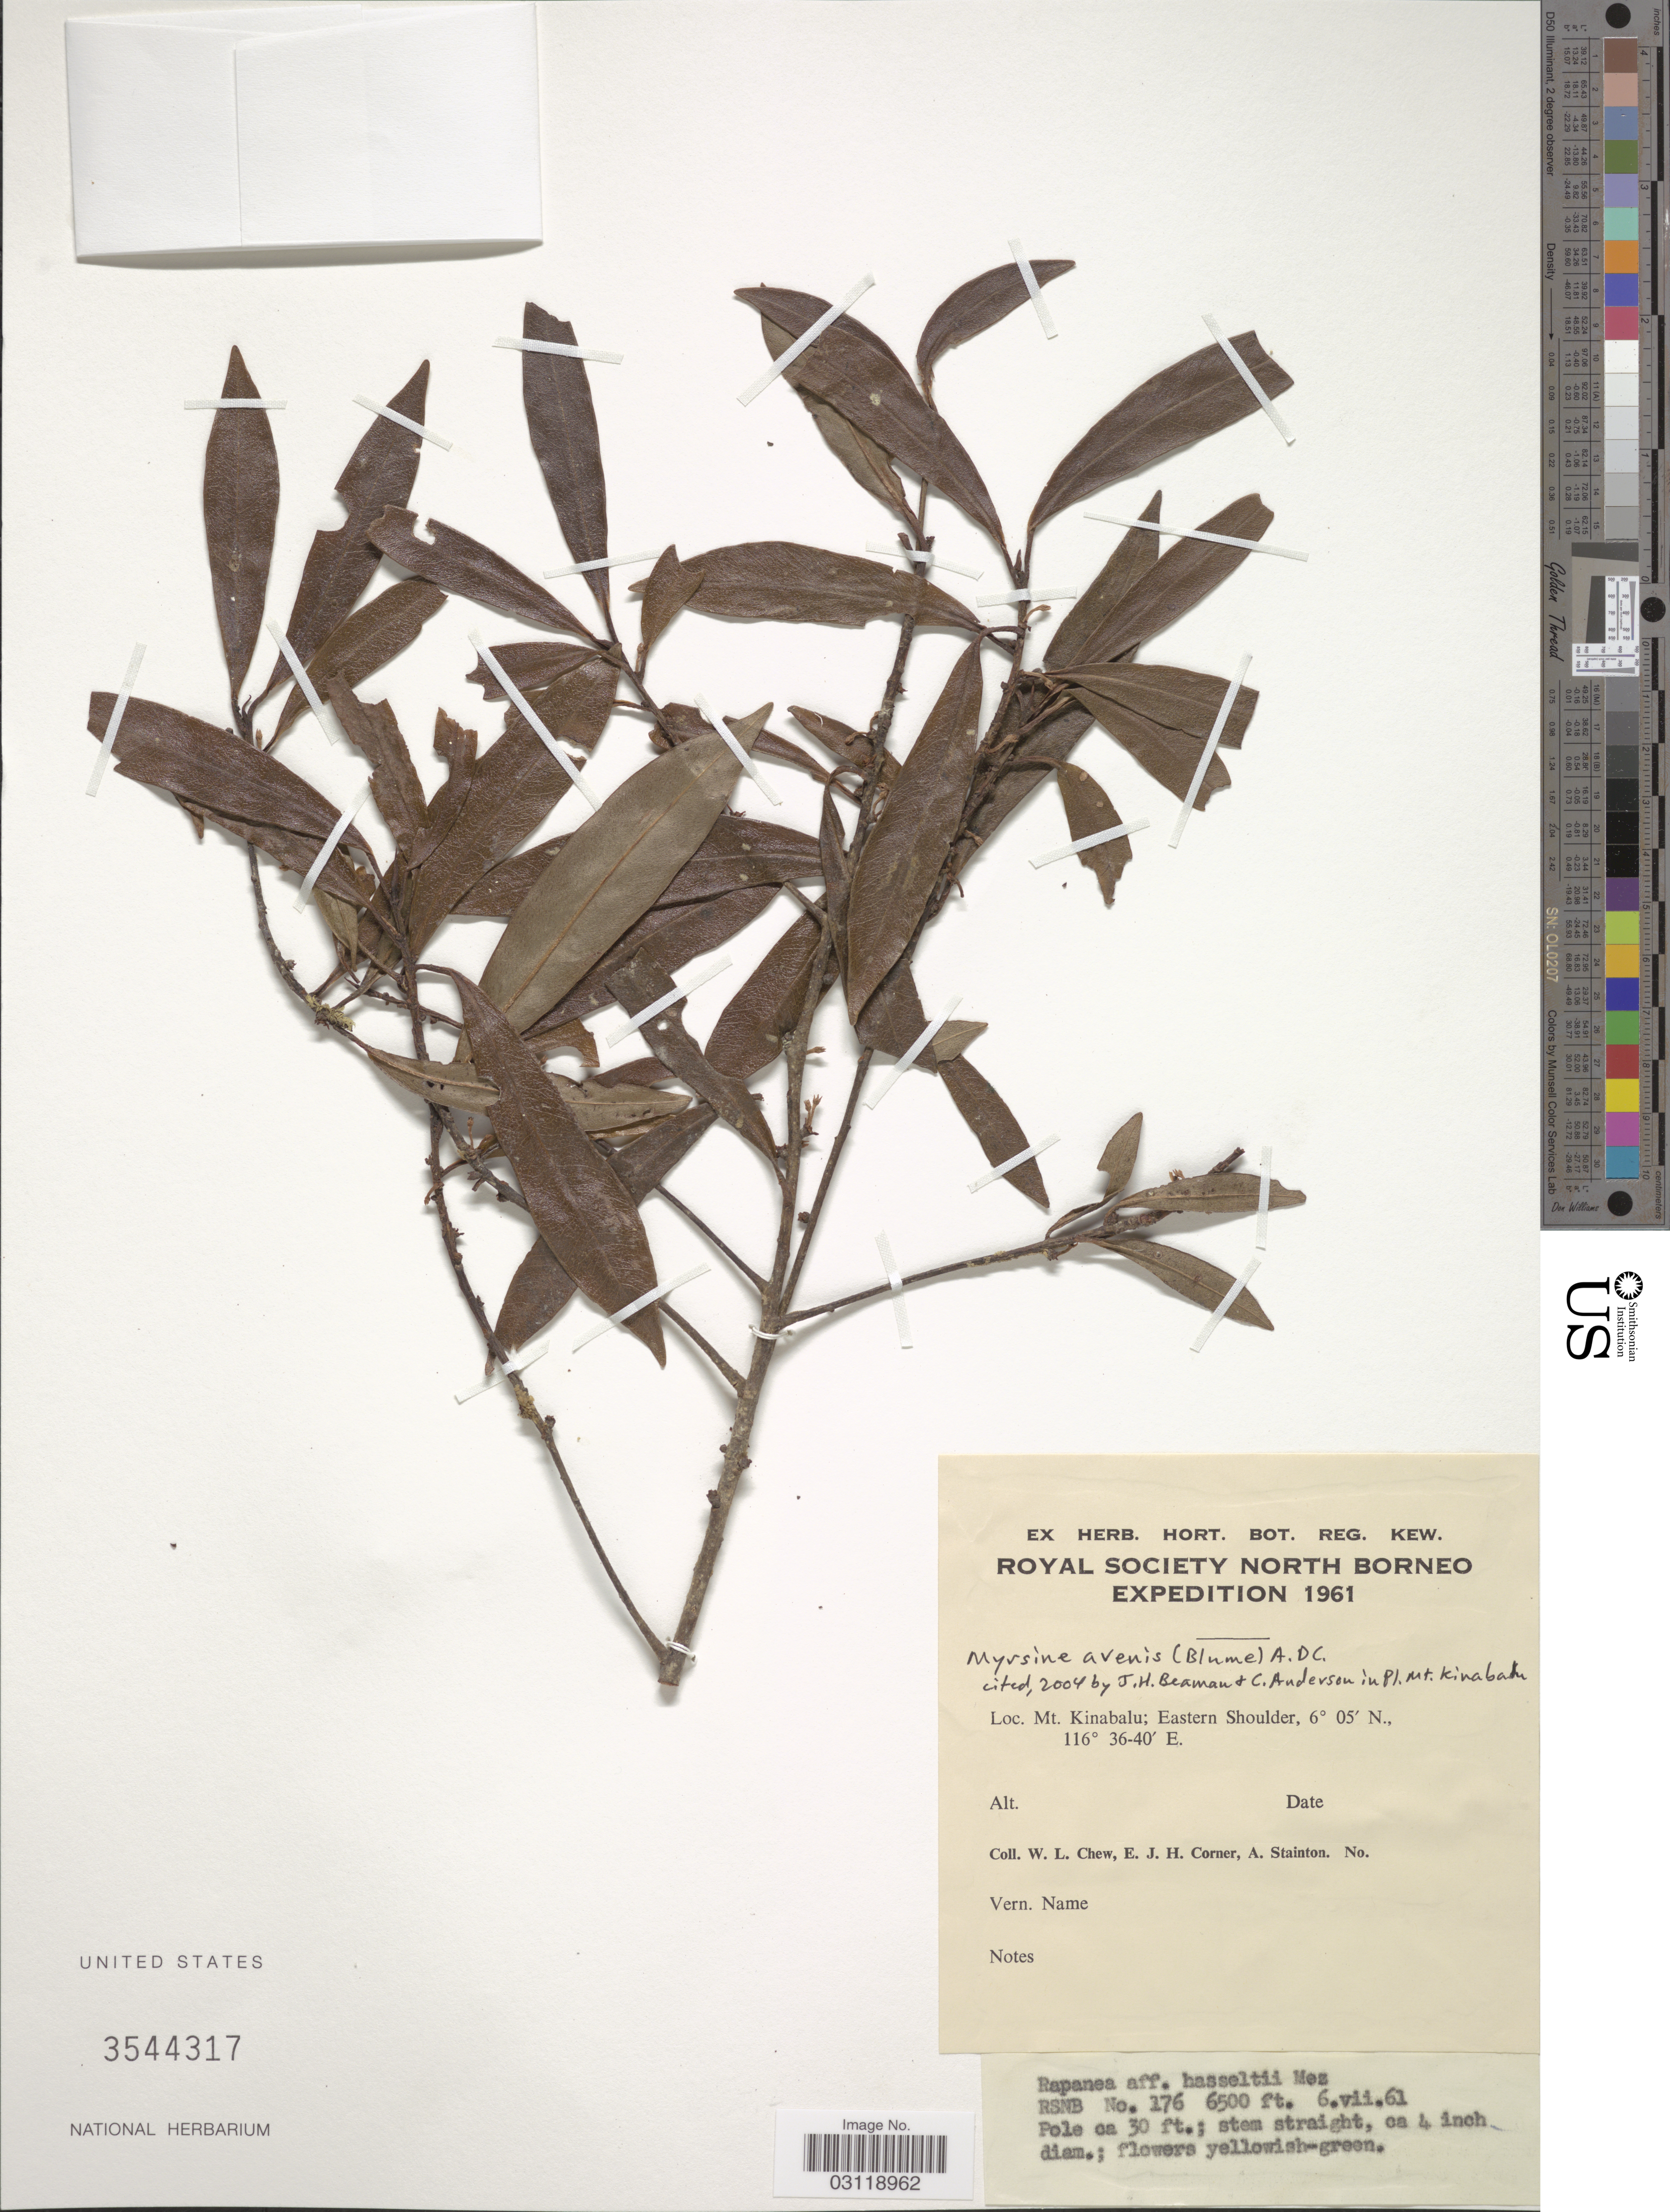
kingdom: Plantae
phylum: Tracheophyta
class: Magnoliopsida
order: Ericales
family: Primulaceae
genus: Rapanea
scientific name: Rapanea avenis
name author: (Blume) Mez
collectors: W. Chew, E. Corner & A. Stainton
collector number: RSNB 176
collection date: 1961-07-06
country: Malaysia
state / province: Sabah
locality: Mt. Kinabalu; Eastern Shoulder.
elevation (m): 1981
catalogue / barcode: US 3544317